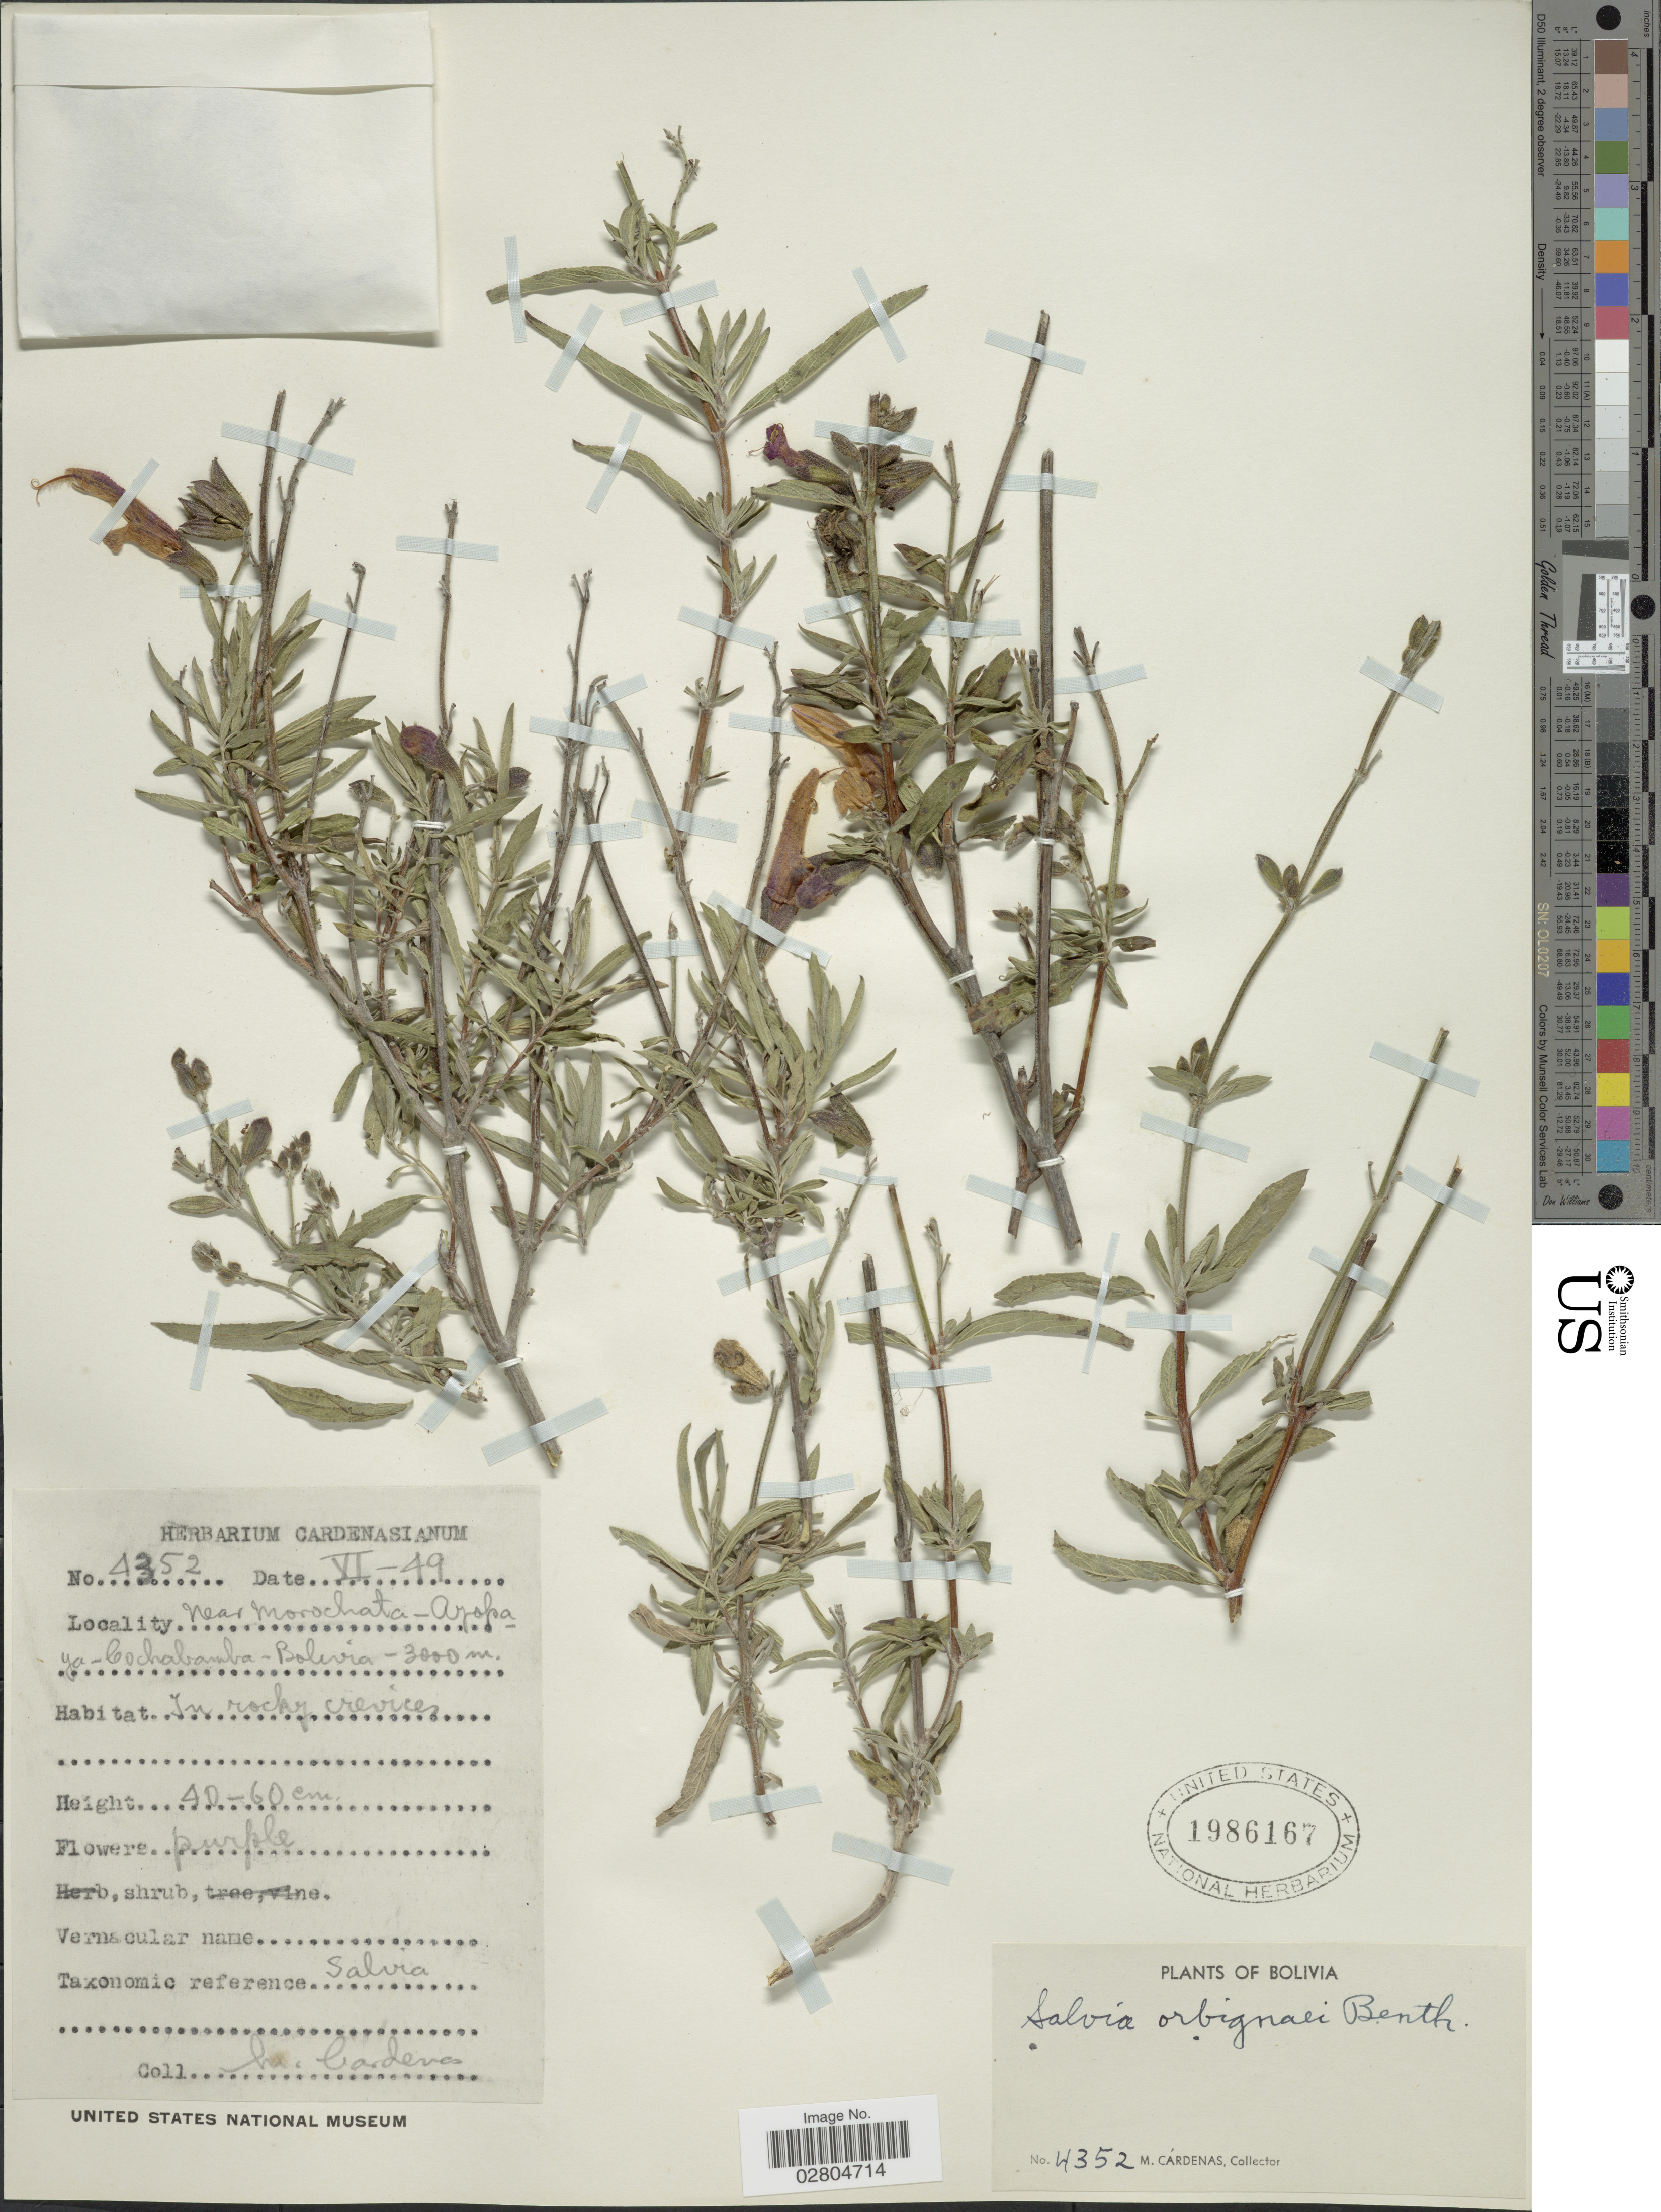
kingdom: Plantae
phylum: Tracheophyta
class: Magnoliopsida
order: Lamiales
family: Lamiaceae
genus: Salvia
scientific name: Salvia orbignaei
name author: Benth.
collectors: M. Cárdenas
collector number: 4352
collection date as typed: Transcribed d/m/y: /6/49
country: Bolivia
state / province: Cochabamba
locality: Near Morochata - Ayopa.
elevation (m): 3000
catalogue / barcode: US 1986167